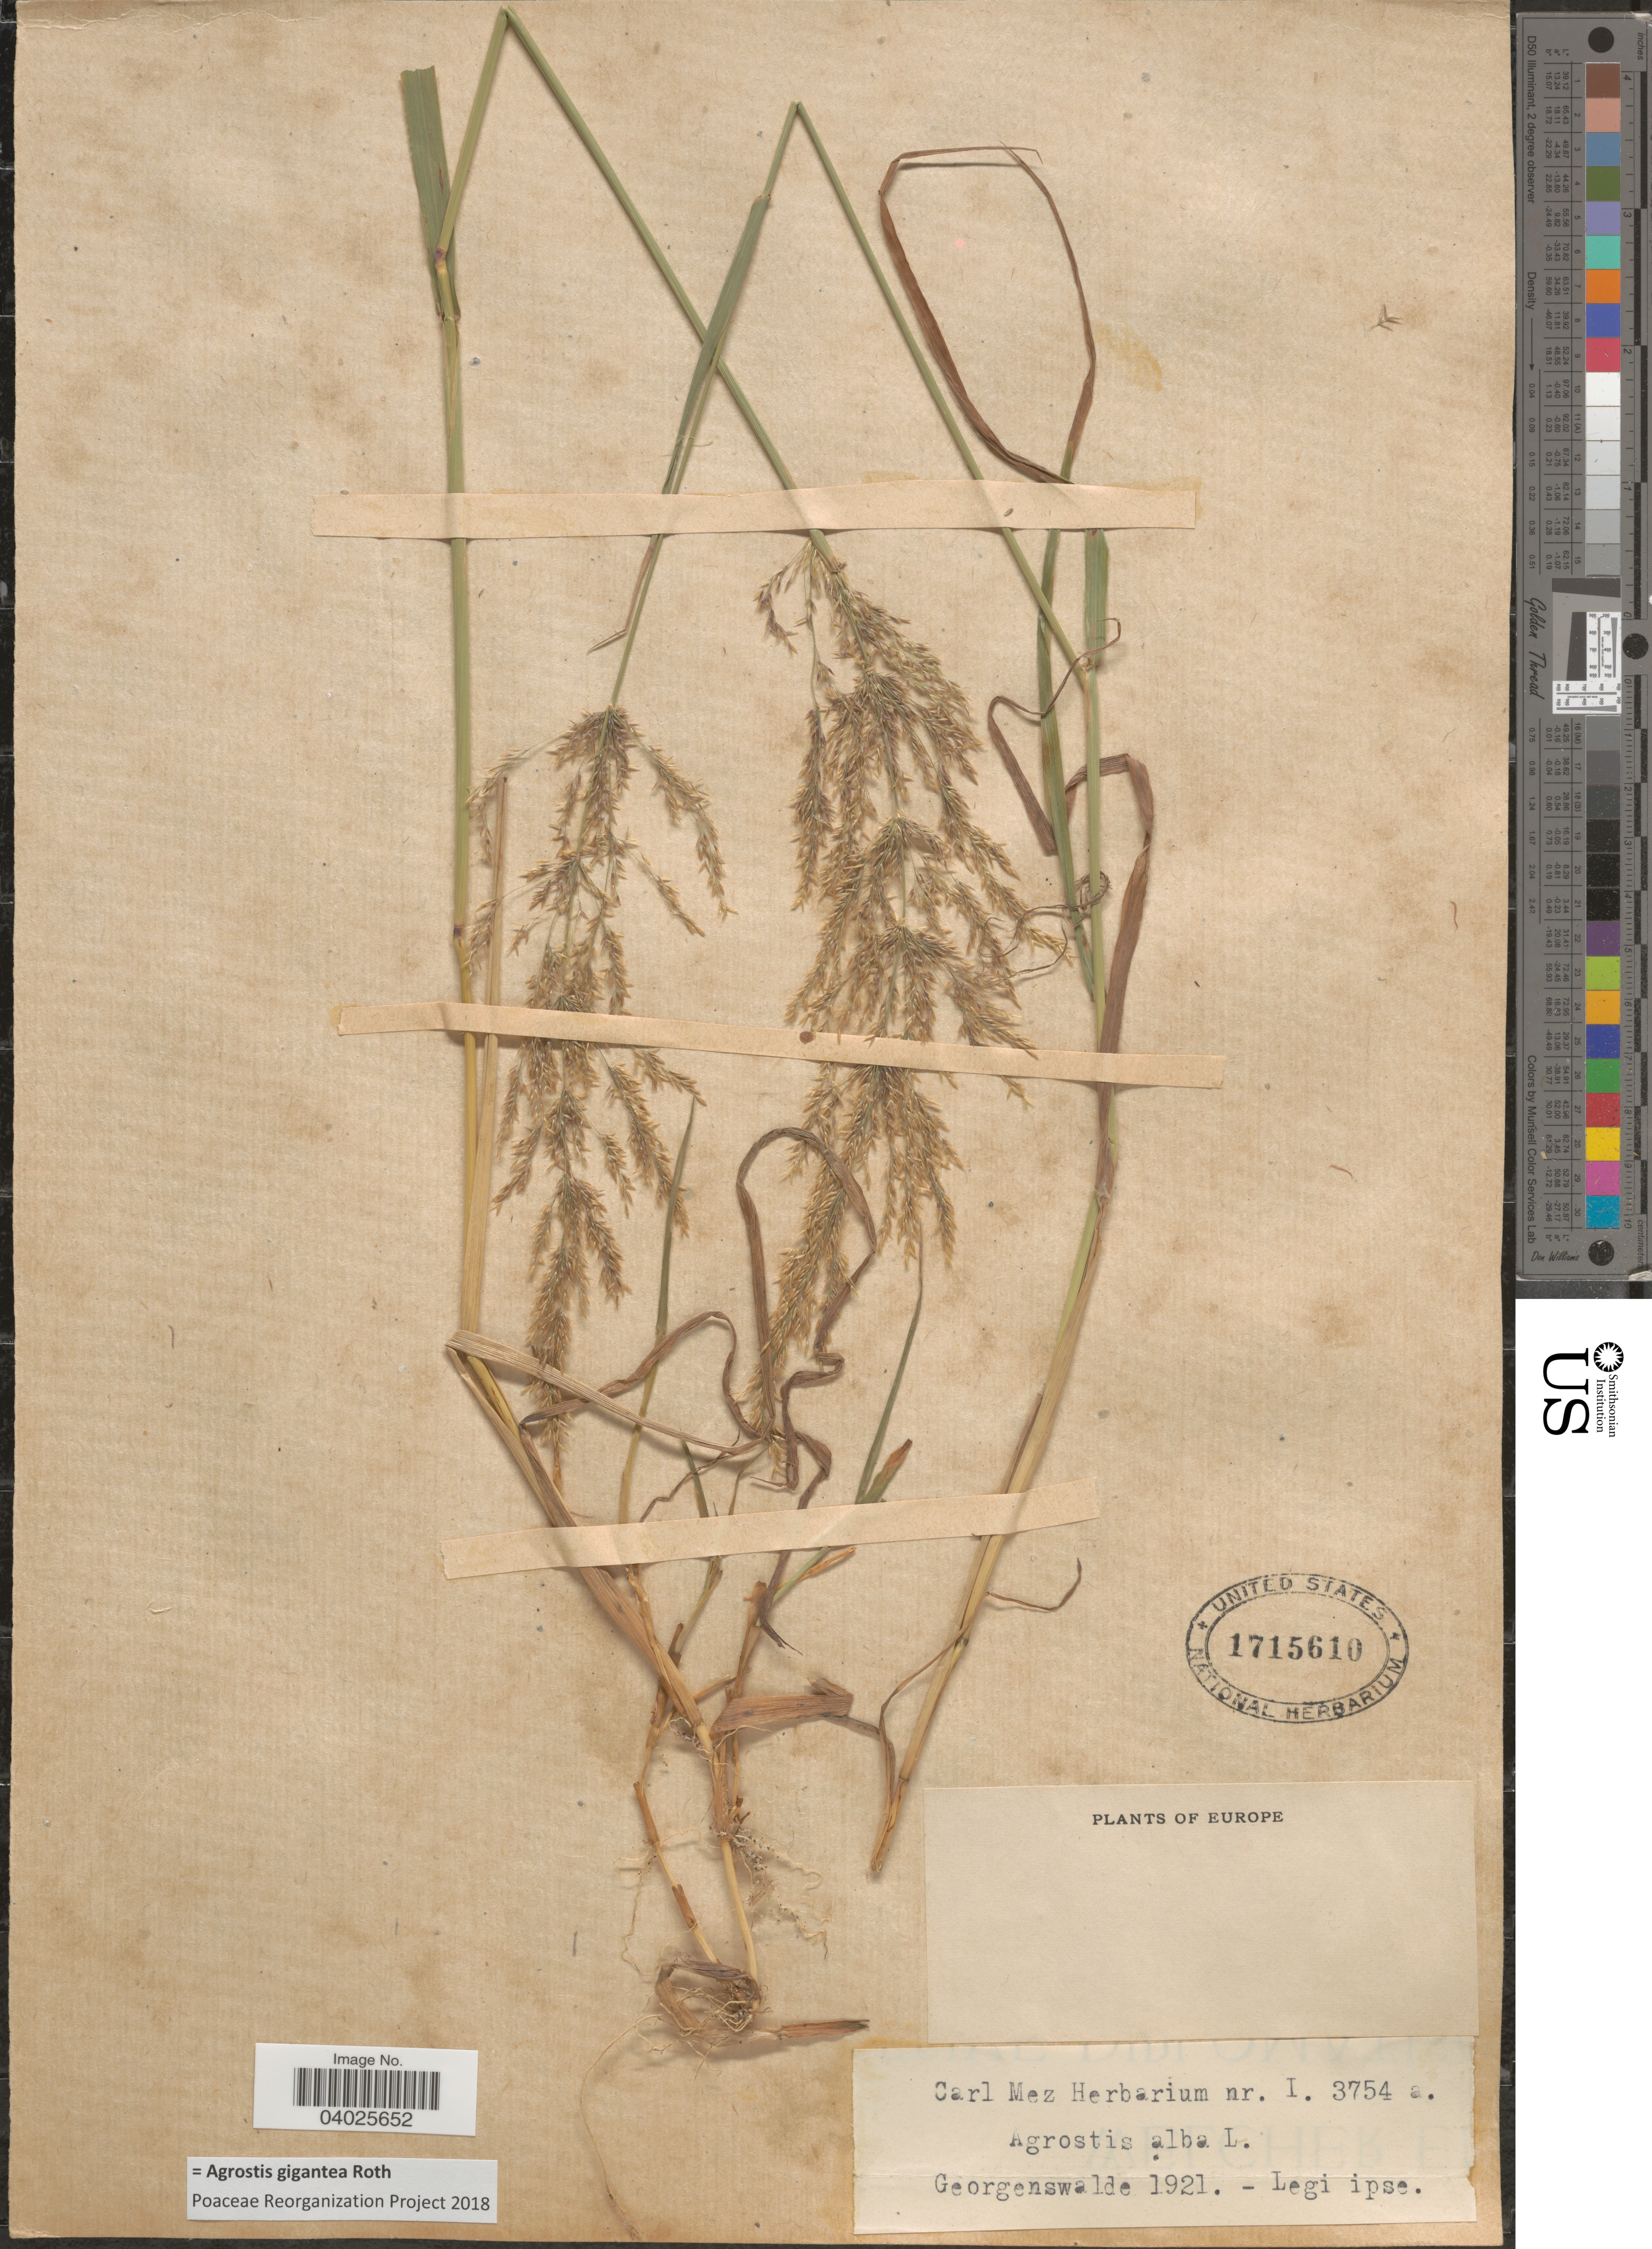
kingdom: Plantae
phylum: Tracheophyta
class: Liliopsida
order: Poales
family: Poaceae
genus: Agrostis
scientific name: Agrostis gigantea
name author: Roth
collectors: C. C. Mez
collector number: I 3754a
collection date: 1921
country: Russian Federation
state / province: Kaliningrad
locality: Europe. Georgenswalde.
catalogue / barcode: US 1715610